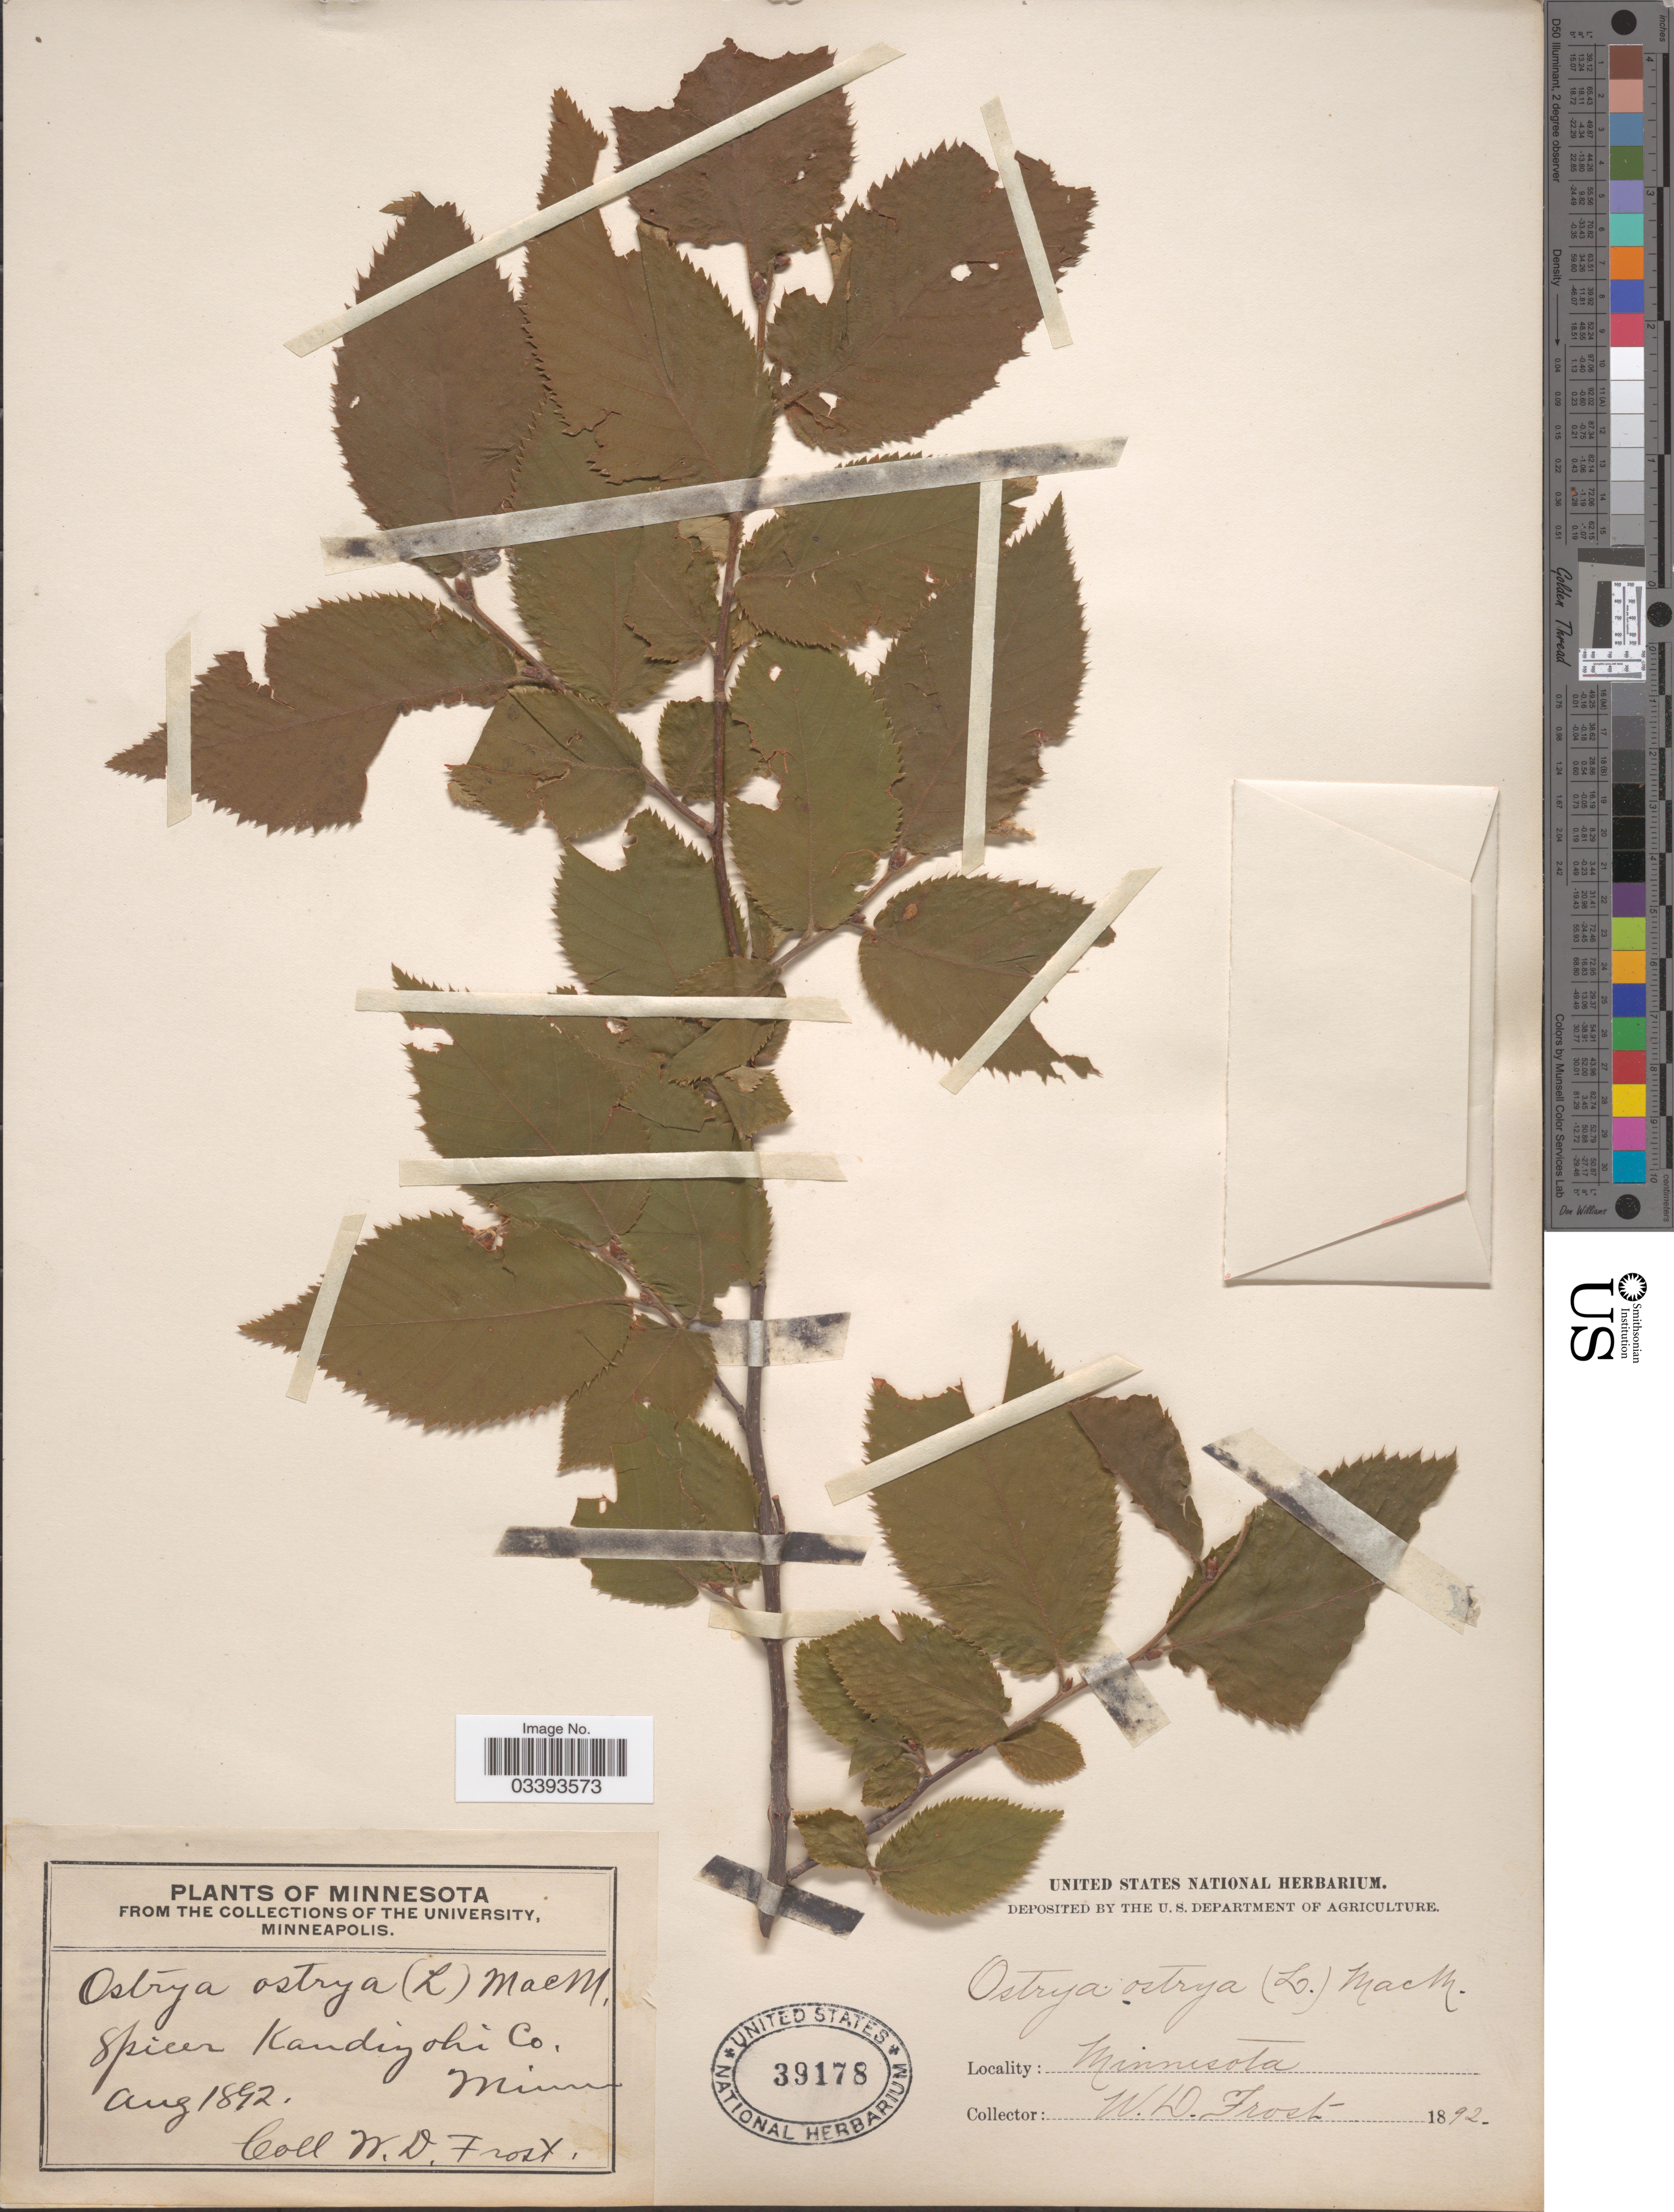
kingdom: Plantae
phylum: Tracheophyta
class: Magnoliopsida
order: Fagales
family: Betulaceae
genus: Ostrya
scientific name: Ostrya virginiana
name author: (Mill.) K. Koch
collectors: W. Frost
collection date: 1892-08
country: United States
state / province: Minnesota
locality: Spicer Kandiyohi Co.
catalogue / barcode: US 39178